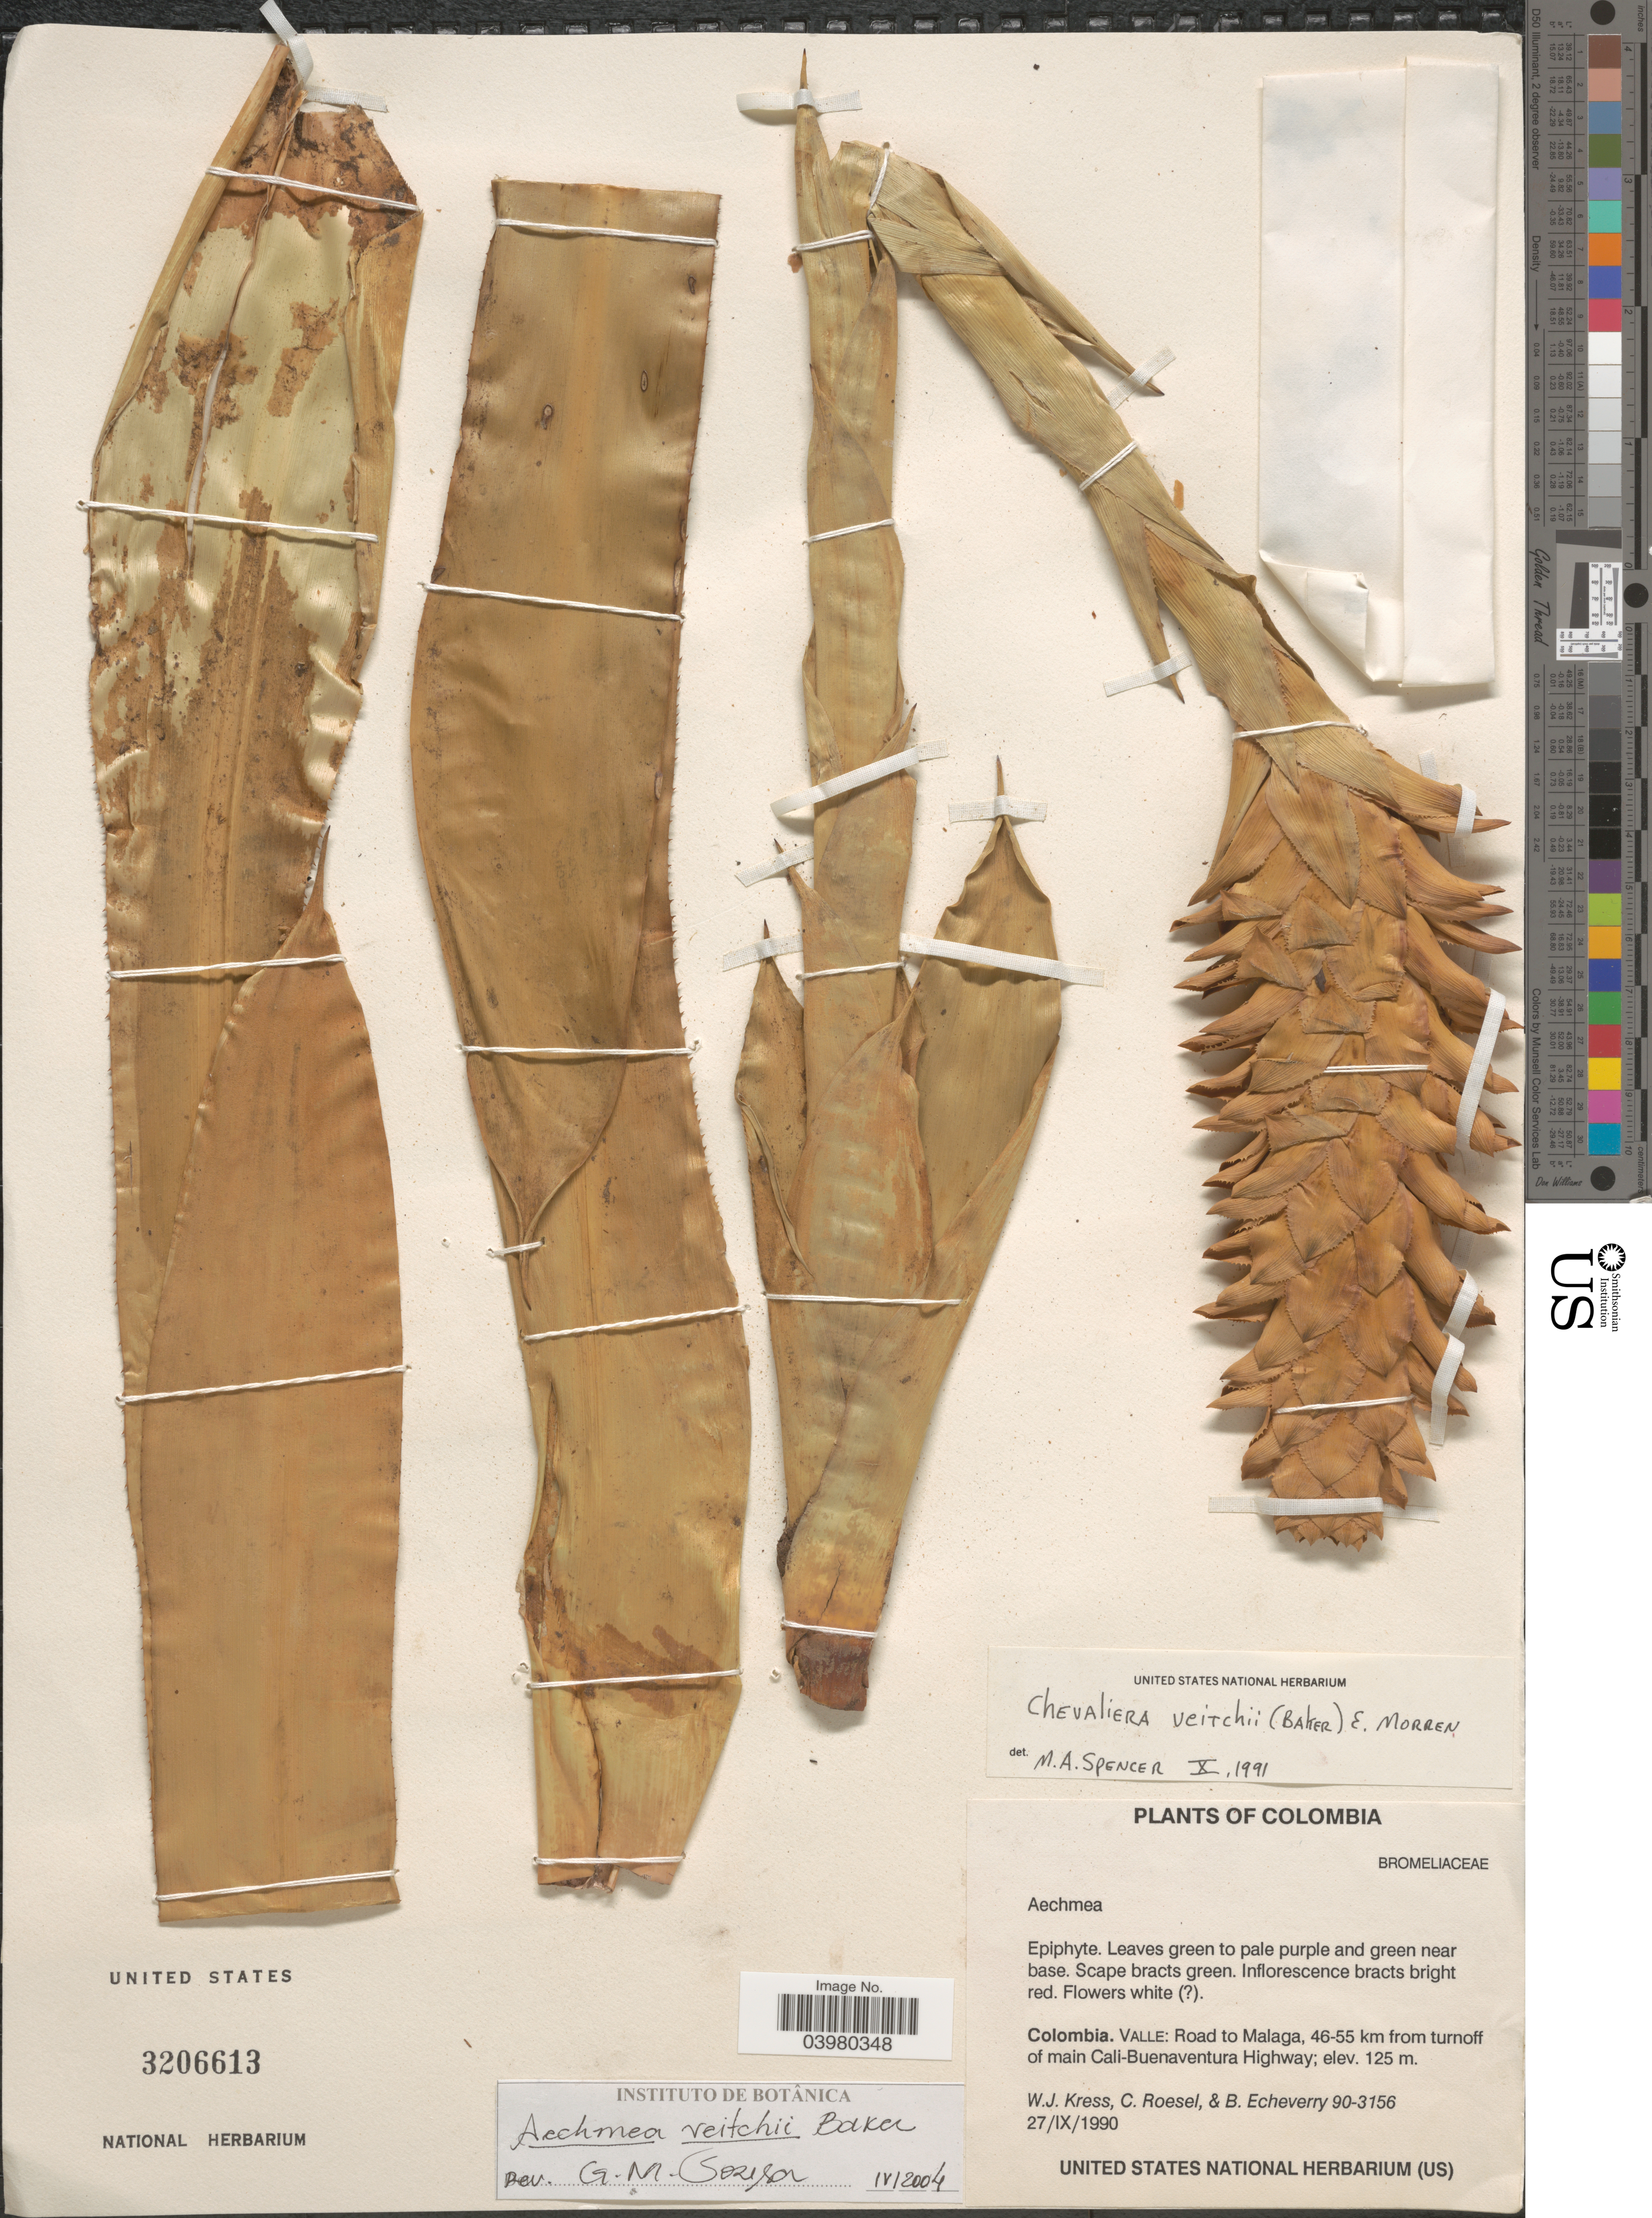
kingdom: Plantae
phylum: Tracheophyta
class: Liliopsida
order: Poales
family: Bromeliaceae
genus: Aechmea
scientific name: Aechmea veitchii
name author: Baker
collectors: W. J. Kress, C. S. Roesel & B. Echeverry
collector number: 90-3156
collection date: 1990-09-27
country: Colombia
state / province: Valle del Cauca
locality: Valle: Road to Malaga, 46-55 km from turnoff of main Cali-Buenaventura Highway.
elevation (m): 125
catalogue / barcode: US 3206613